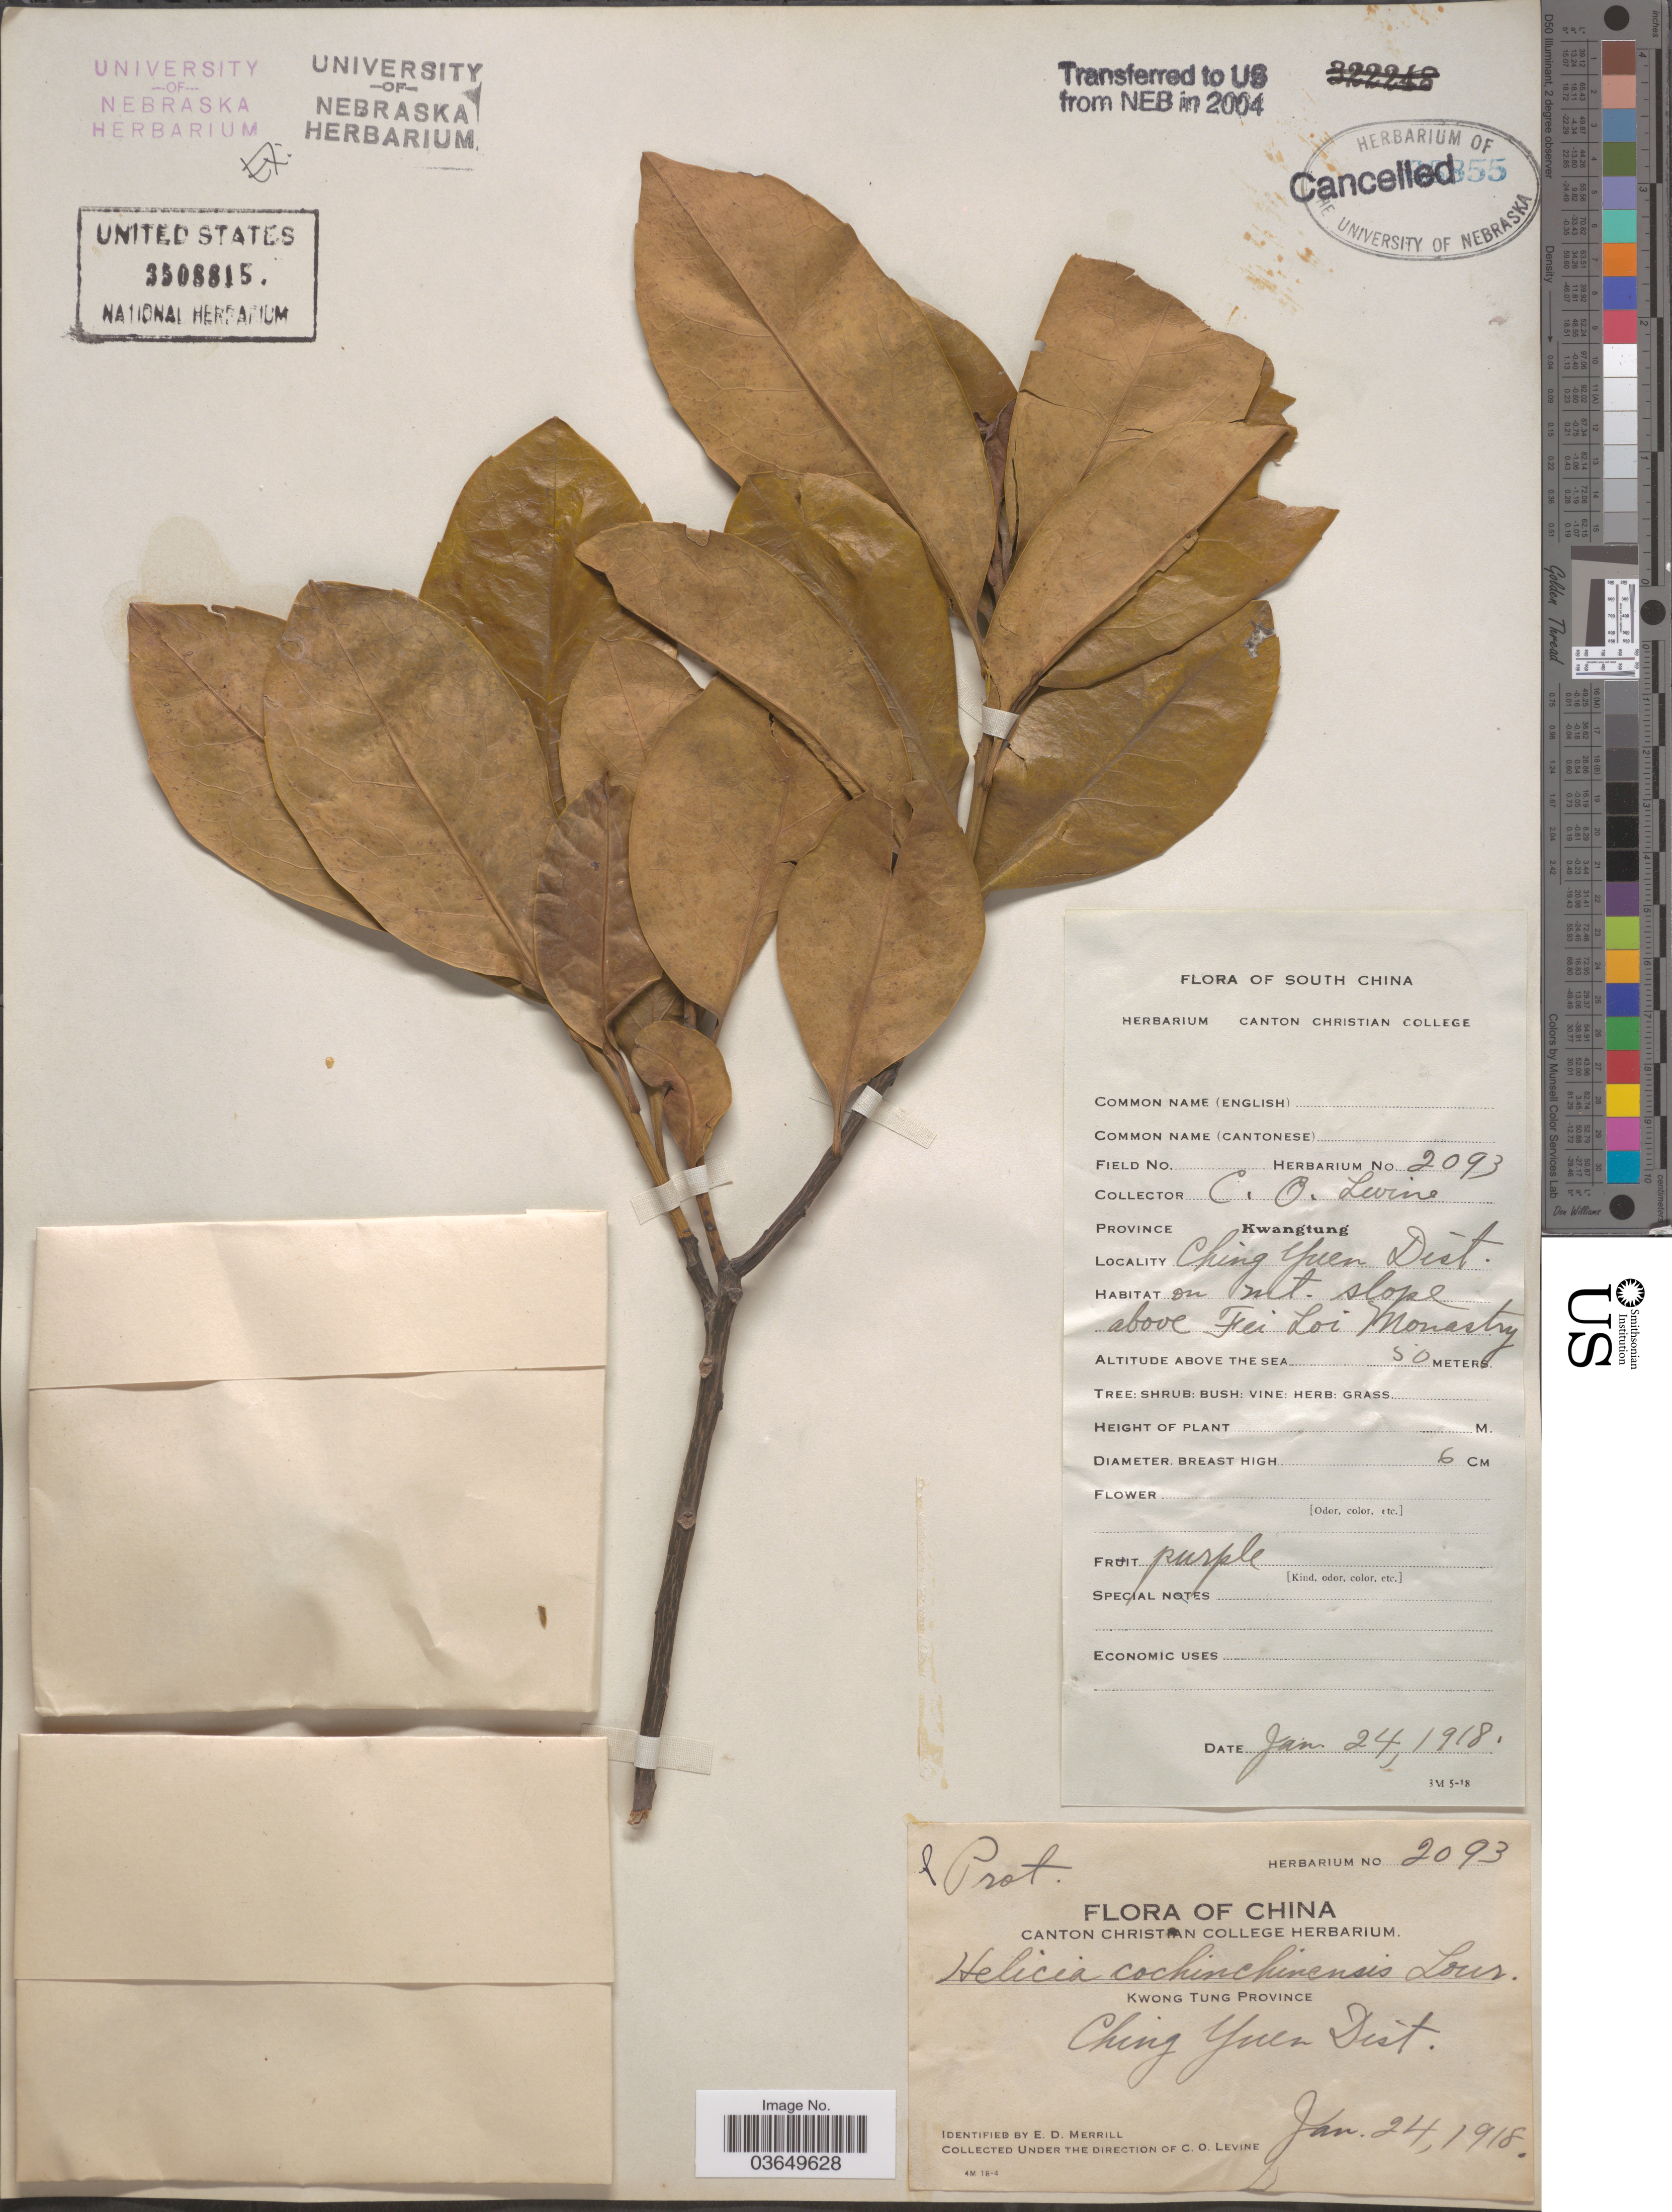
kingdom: Plantae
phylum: Tracheophyta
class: Magnoliopsida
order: Proteales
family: Proteaceae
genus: Helicia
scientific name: Helicia cochinchinensis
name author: Lour.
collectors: C. O. Levine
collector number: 2093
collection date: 1918-01-24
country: China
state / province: Guangdong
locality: Province Kwangtung. Ching Yuen Dist. On mt. slope above Fei Loi Monastry.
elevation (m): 50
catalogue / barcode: US 3508815